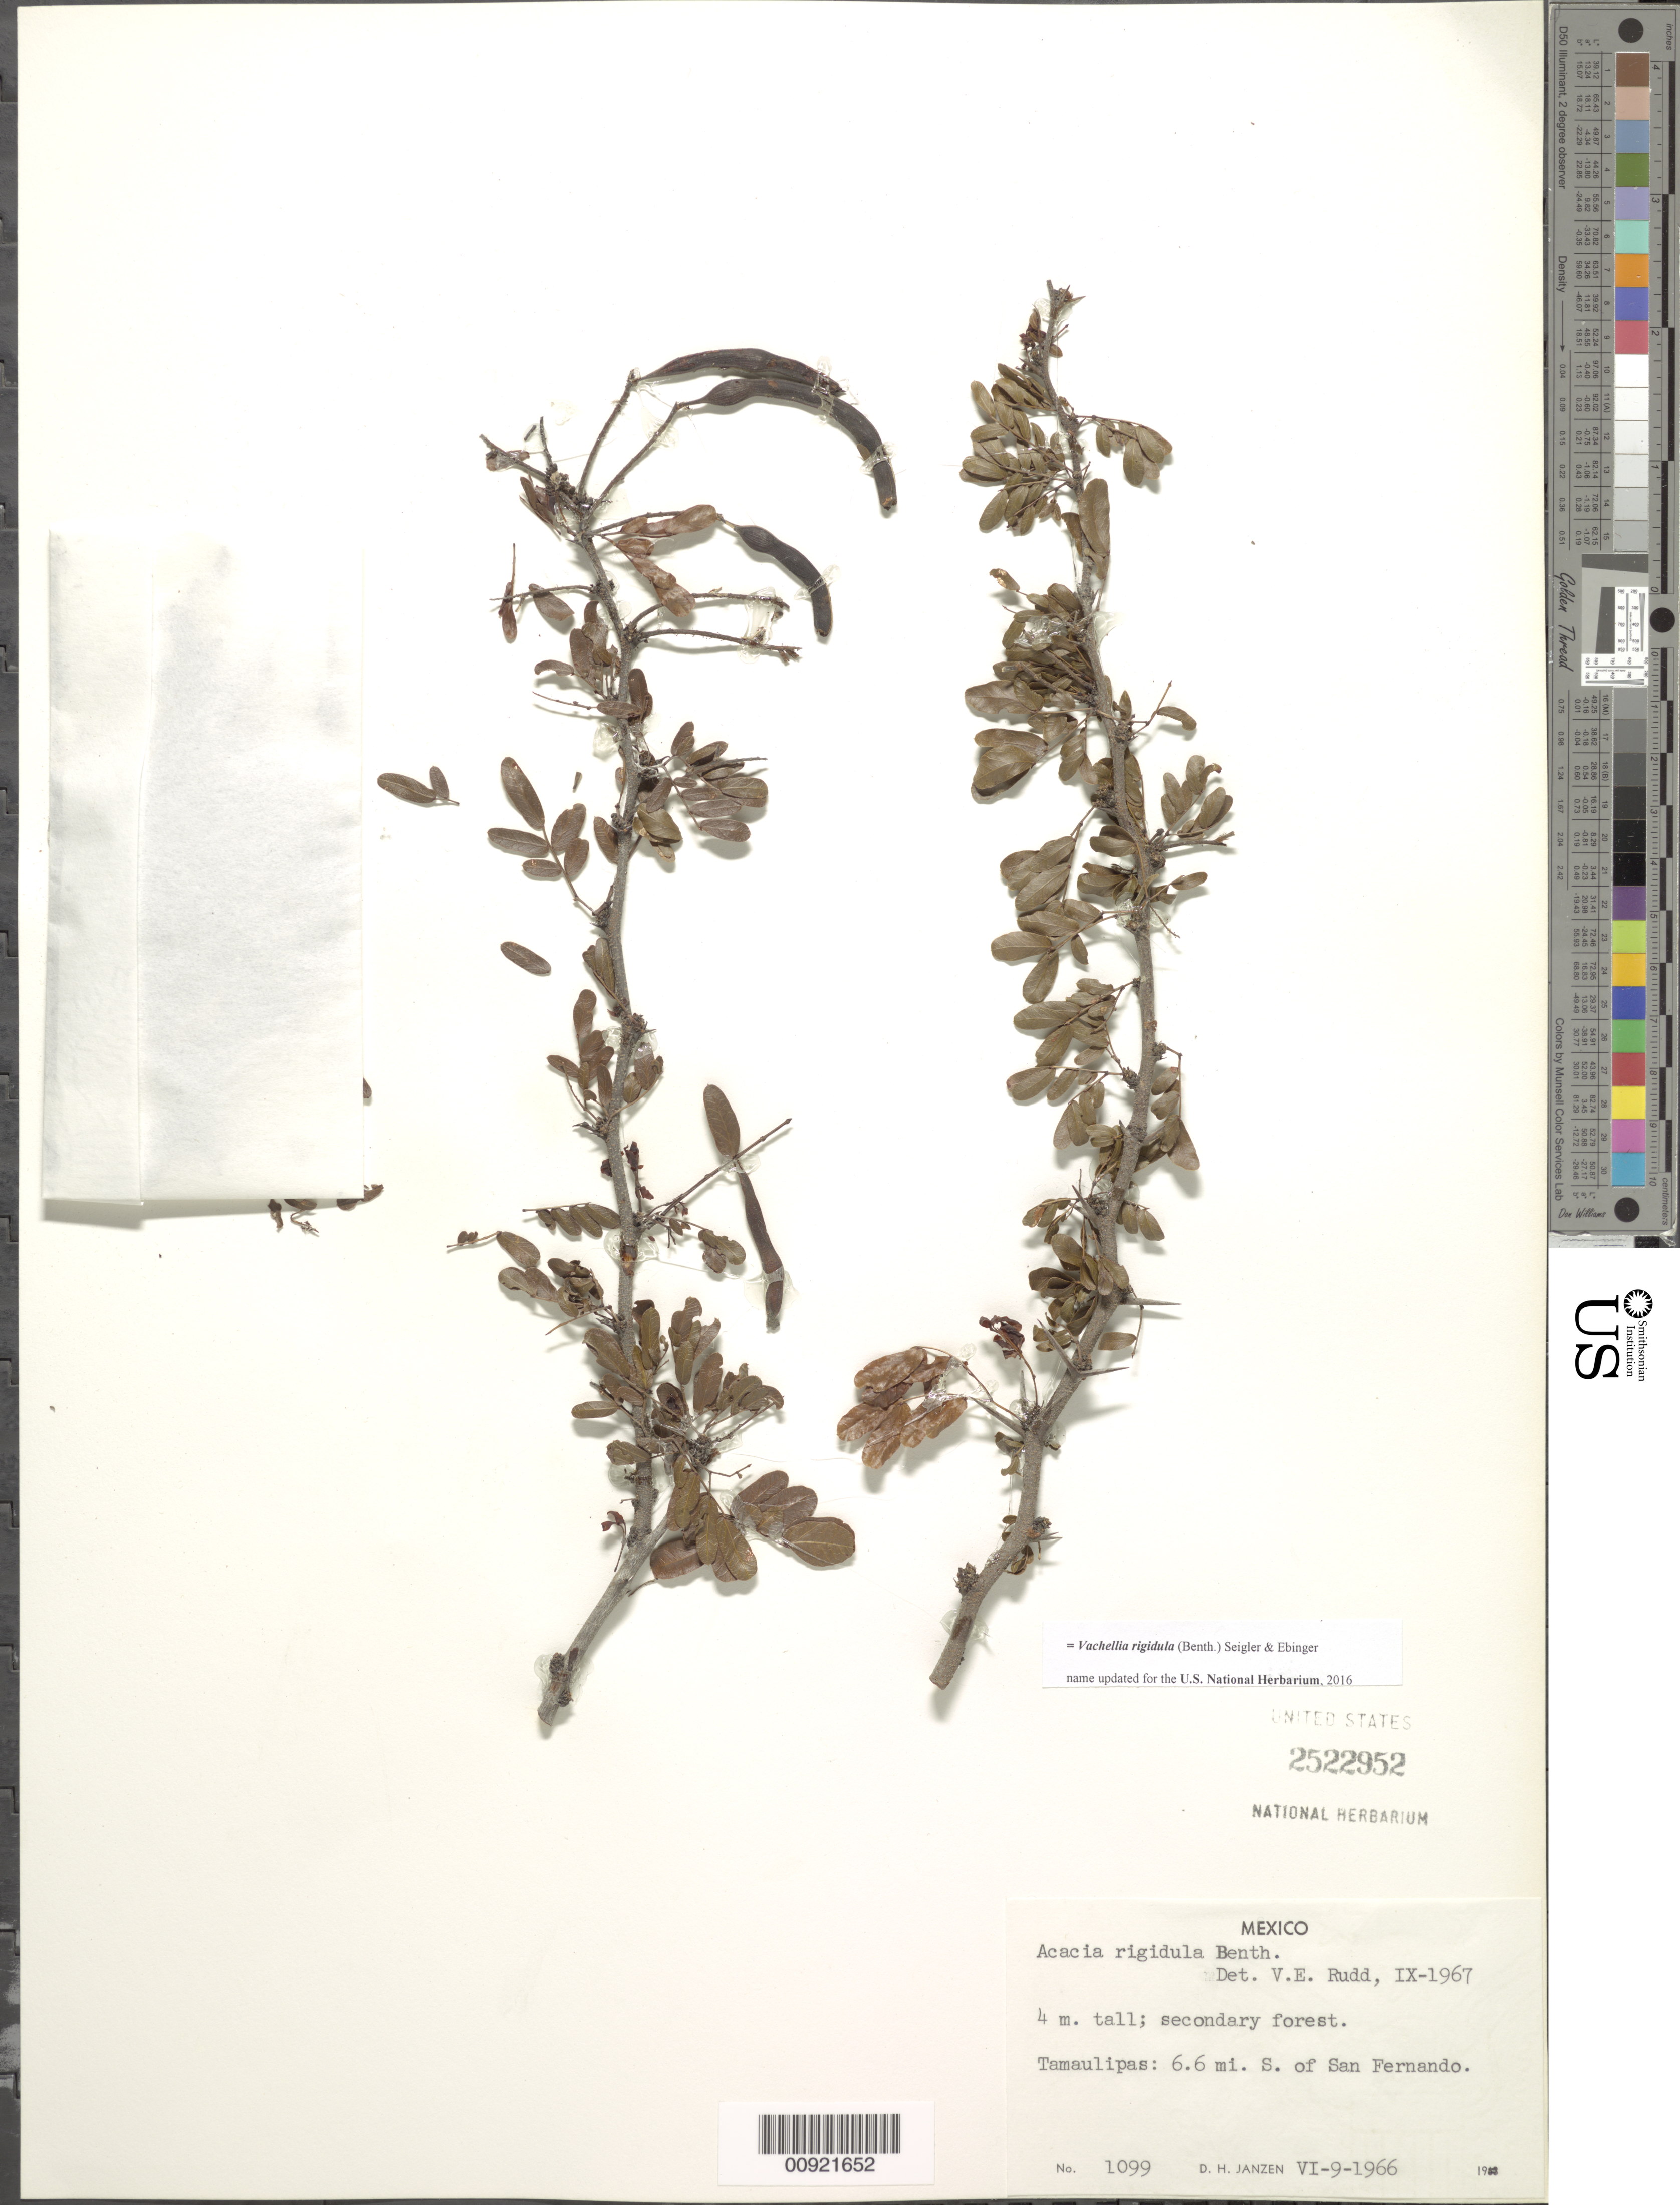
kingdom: Plantae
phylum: Tracheophyta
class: Magnoliopsida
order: Fabales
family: Fabaceae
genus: Vachellia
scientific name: Vachellia rigidula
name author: (Benth.) Seigler & Ebinger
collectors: D. Janzen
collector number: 1099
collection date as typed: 09 Jun 1966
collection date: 1966-06-09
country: Mexico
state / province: Tamaulipas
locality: Tamaulipas: 6.6 mi. S of San Fernando.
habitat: Secondary forest.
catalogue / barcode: US 2522952